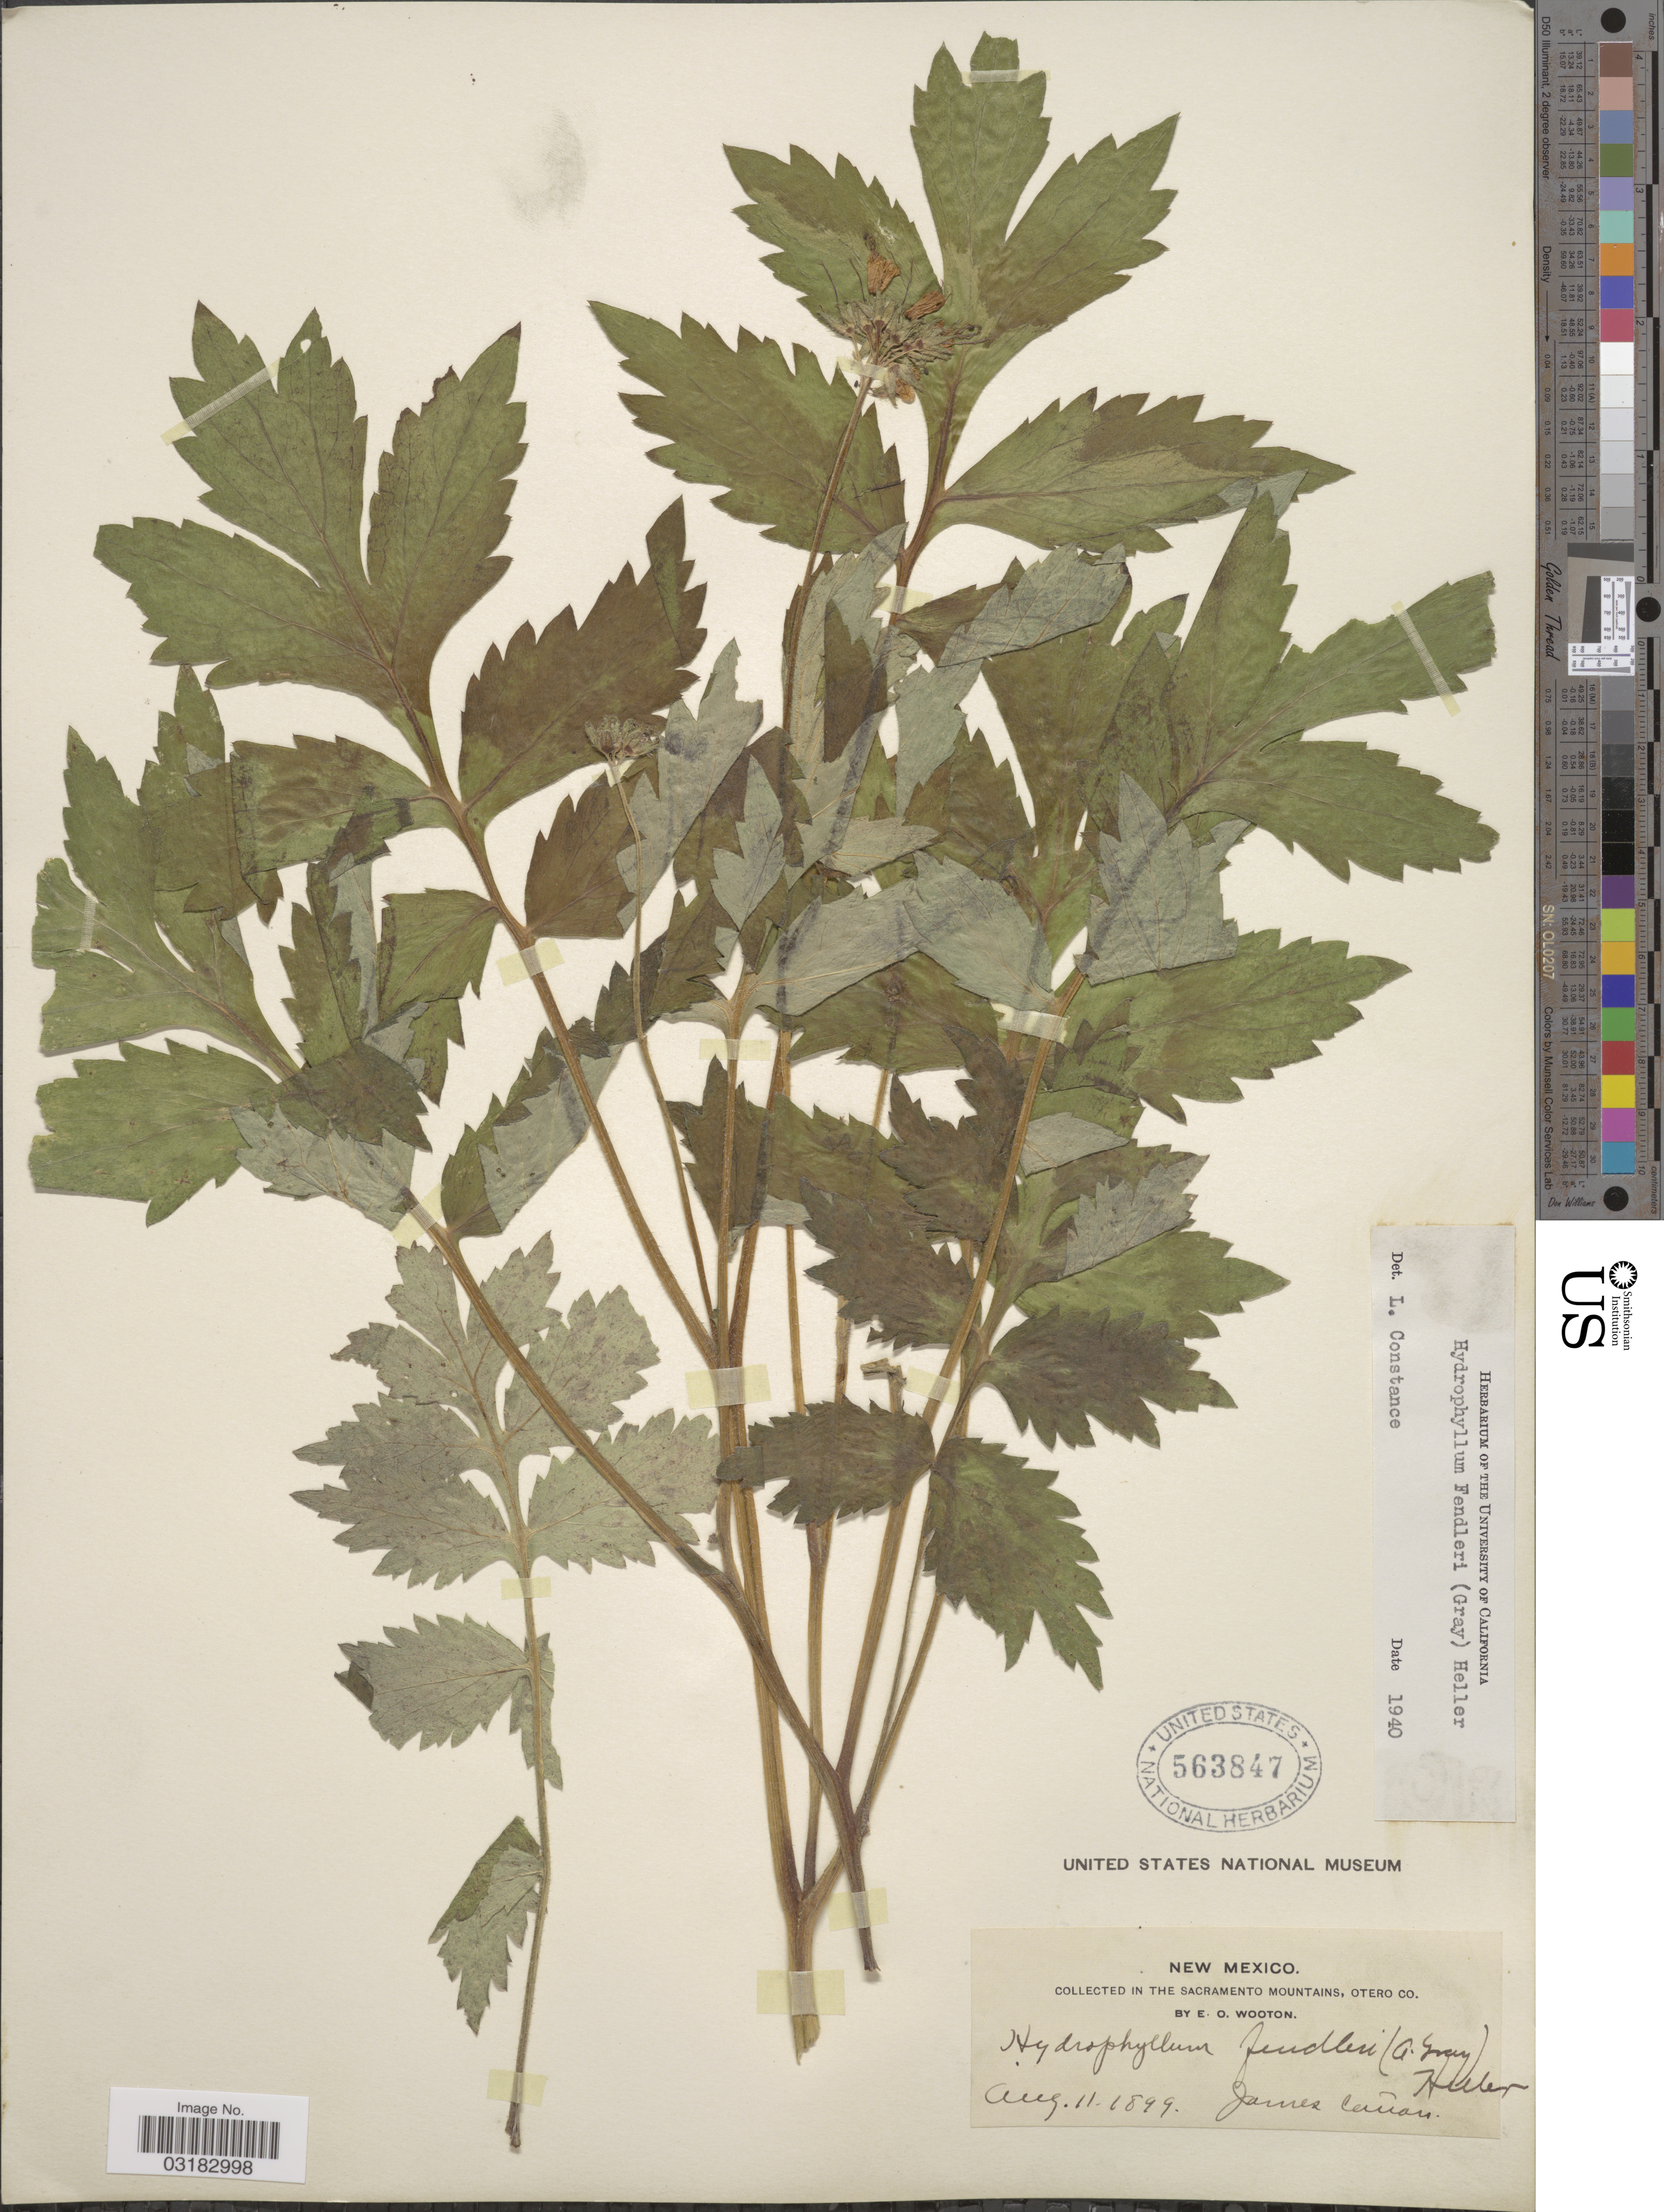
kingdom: Plantae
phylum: Tracheophyta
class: Magnoliopsida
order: Boraginales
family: Hydrophyllaceae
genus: Hydrophyllum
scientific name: Hydrophyllum fendleri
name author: (A. Gray) A. Heller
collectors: E. O. Wooton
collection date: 1899-08-11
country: United States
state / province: New Mexico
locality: Sacramento Mountains, Otero Co. James Cañon.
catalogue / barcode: US 563847